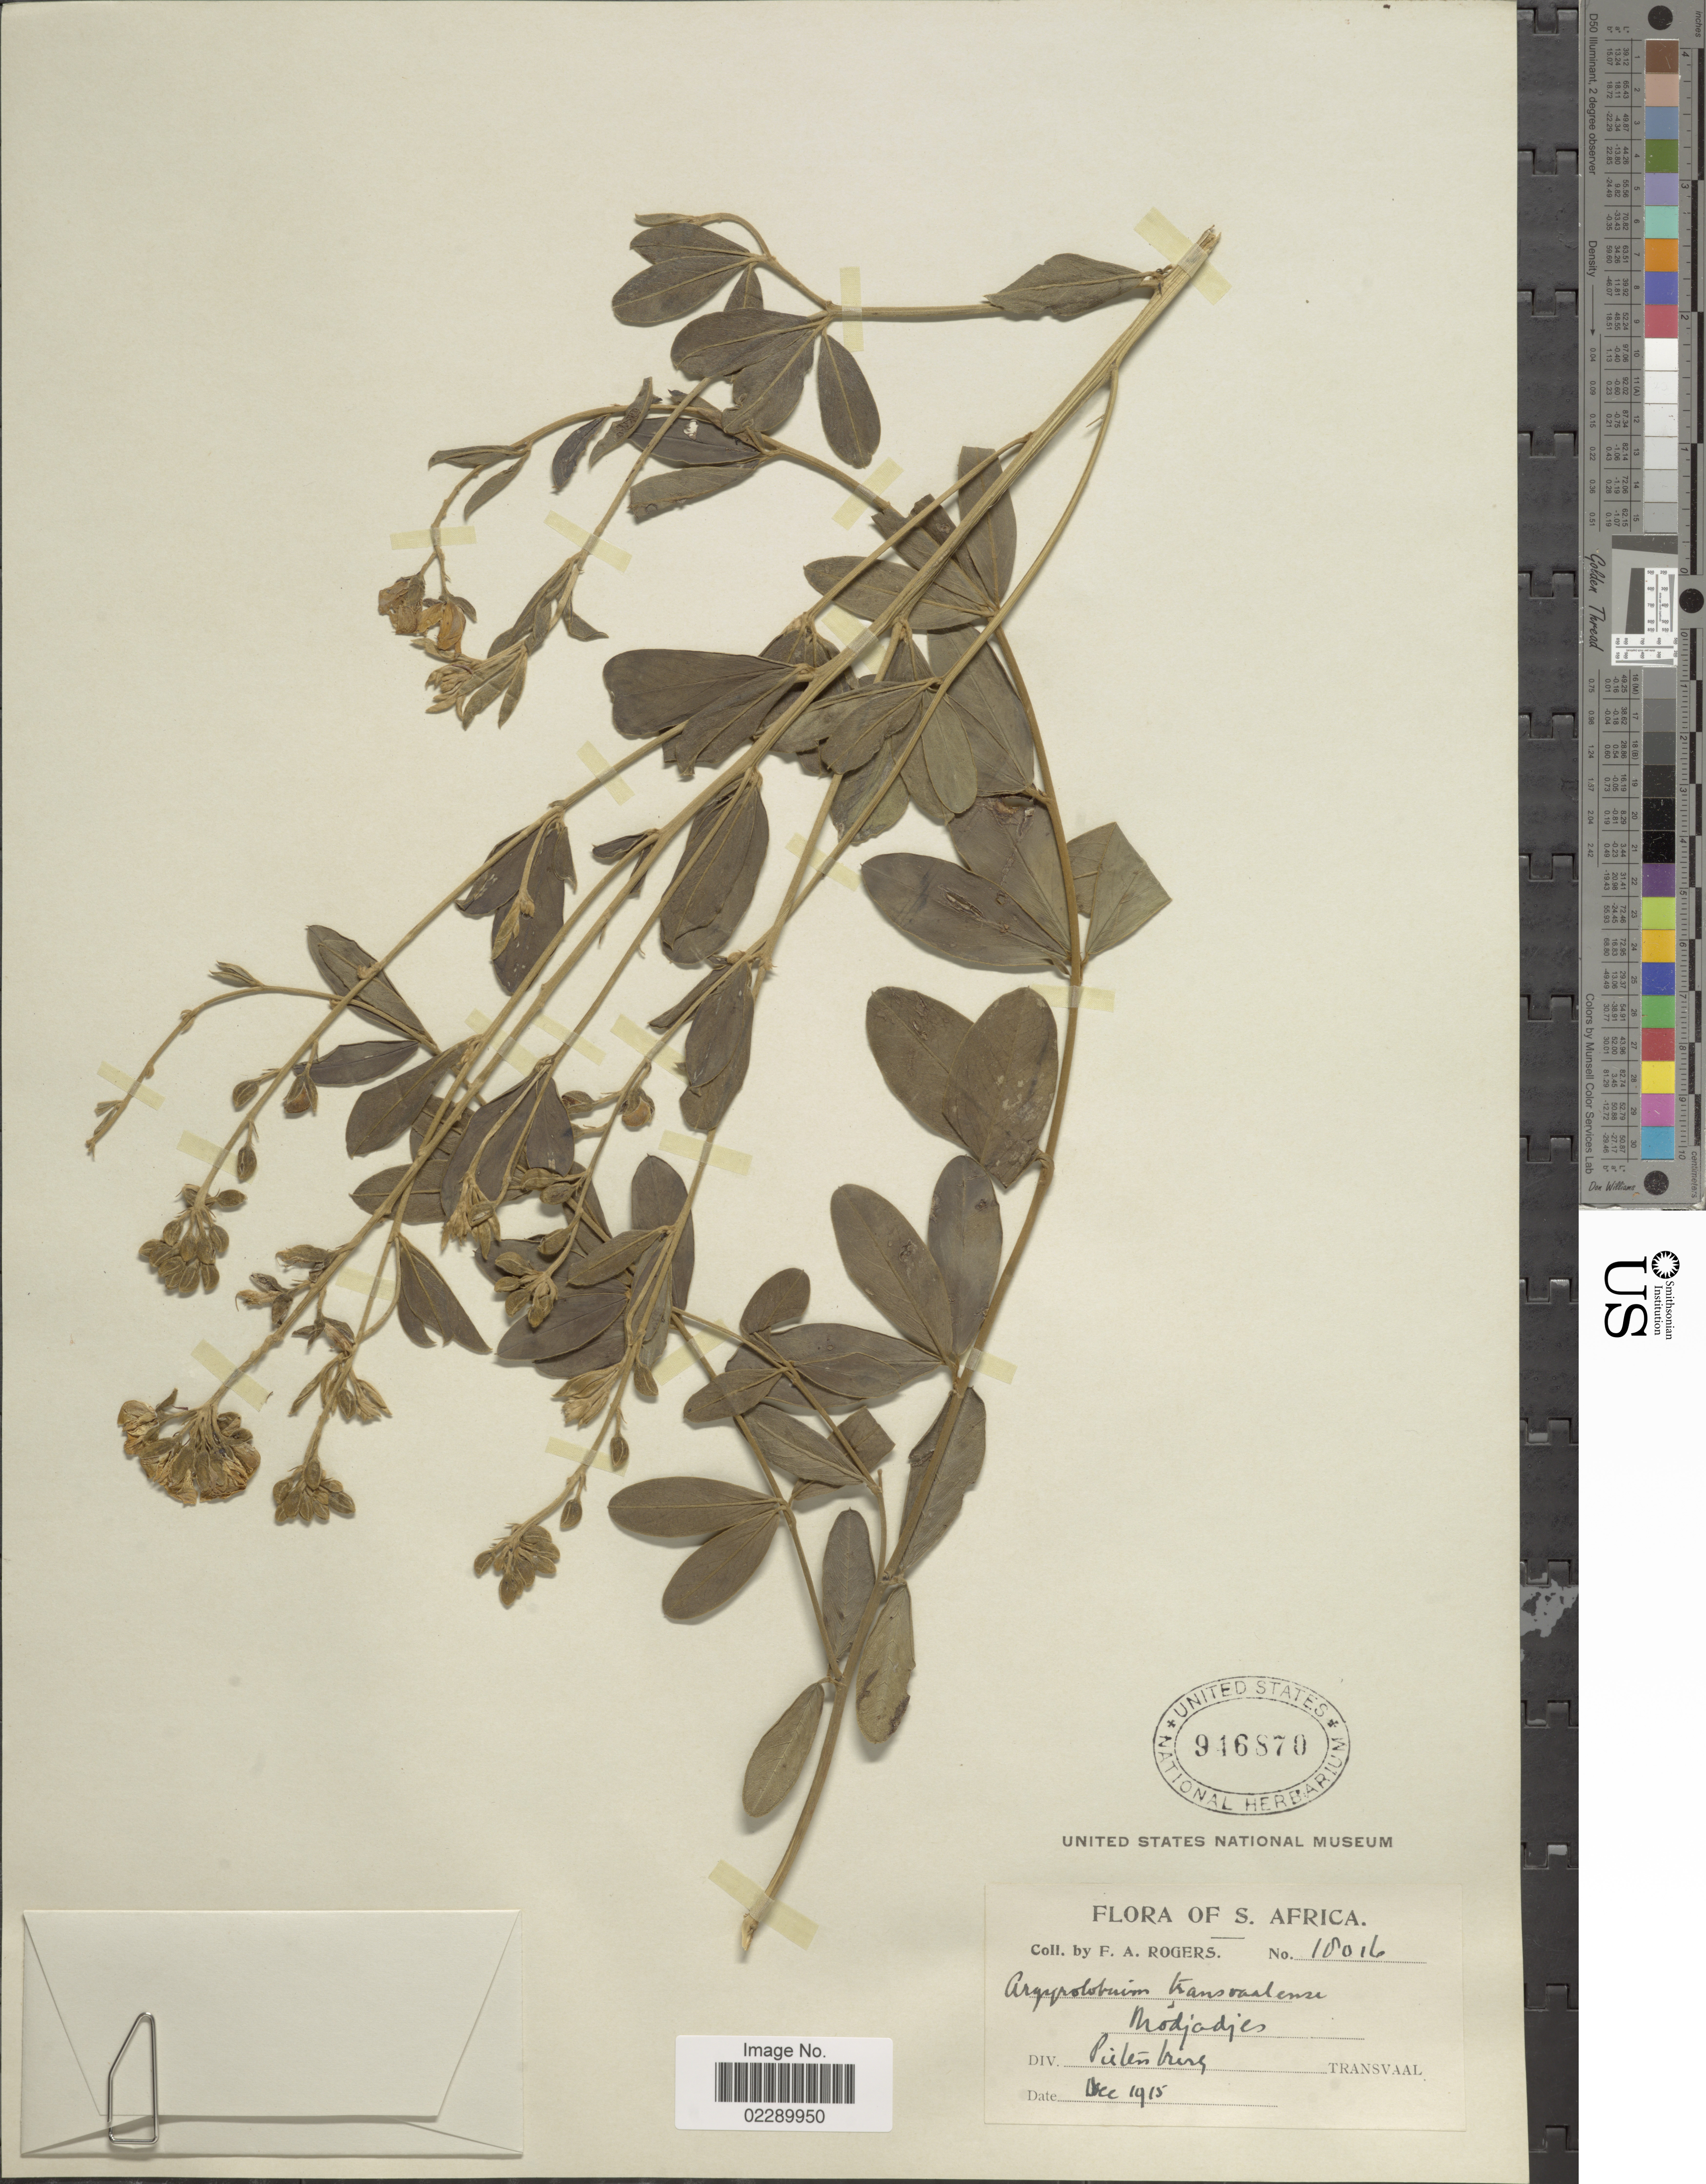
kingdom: Plantae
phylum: Tracheophyta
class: Magnoliopsida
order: Fabales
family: Fabaceae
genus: Argyrolobium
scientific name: Argyrolobium transvaalense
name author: Schinz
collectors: F. A. Rogers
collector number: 18016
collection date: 1915-12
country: South Africa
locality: Modjadjes. Div. Pietersberg. Transvaal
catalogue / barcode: US 946870